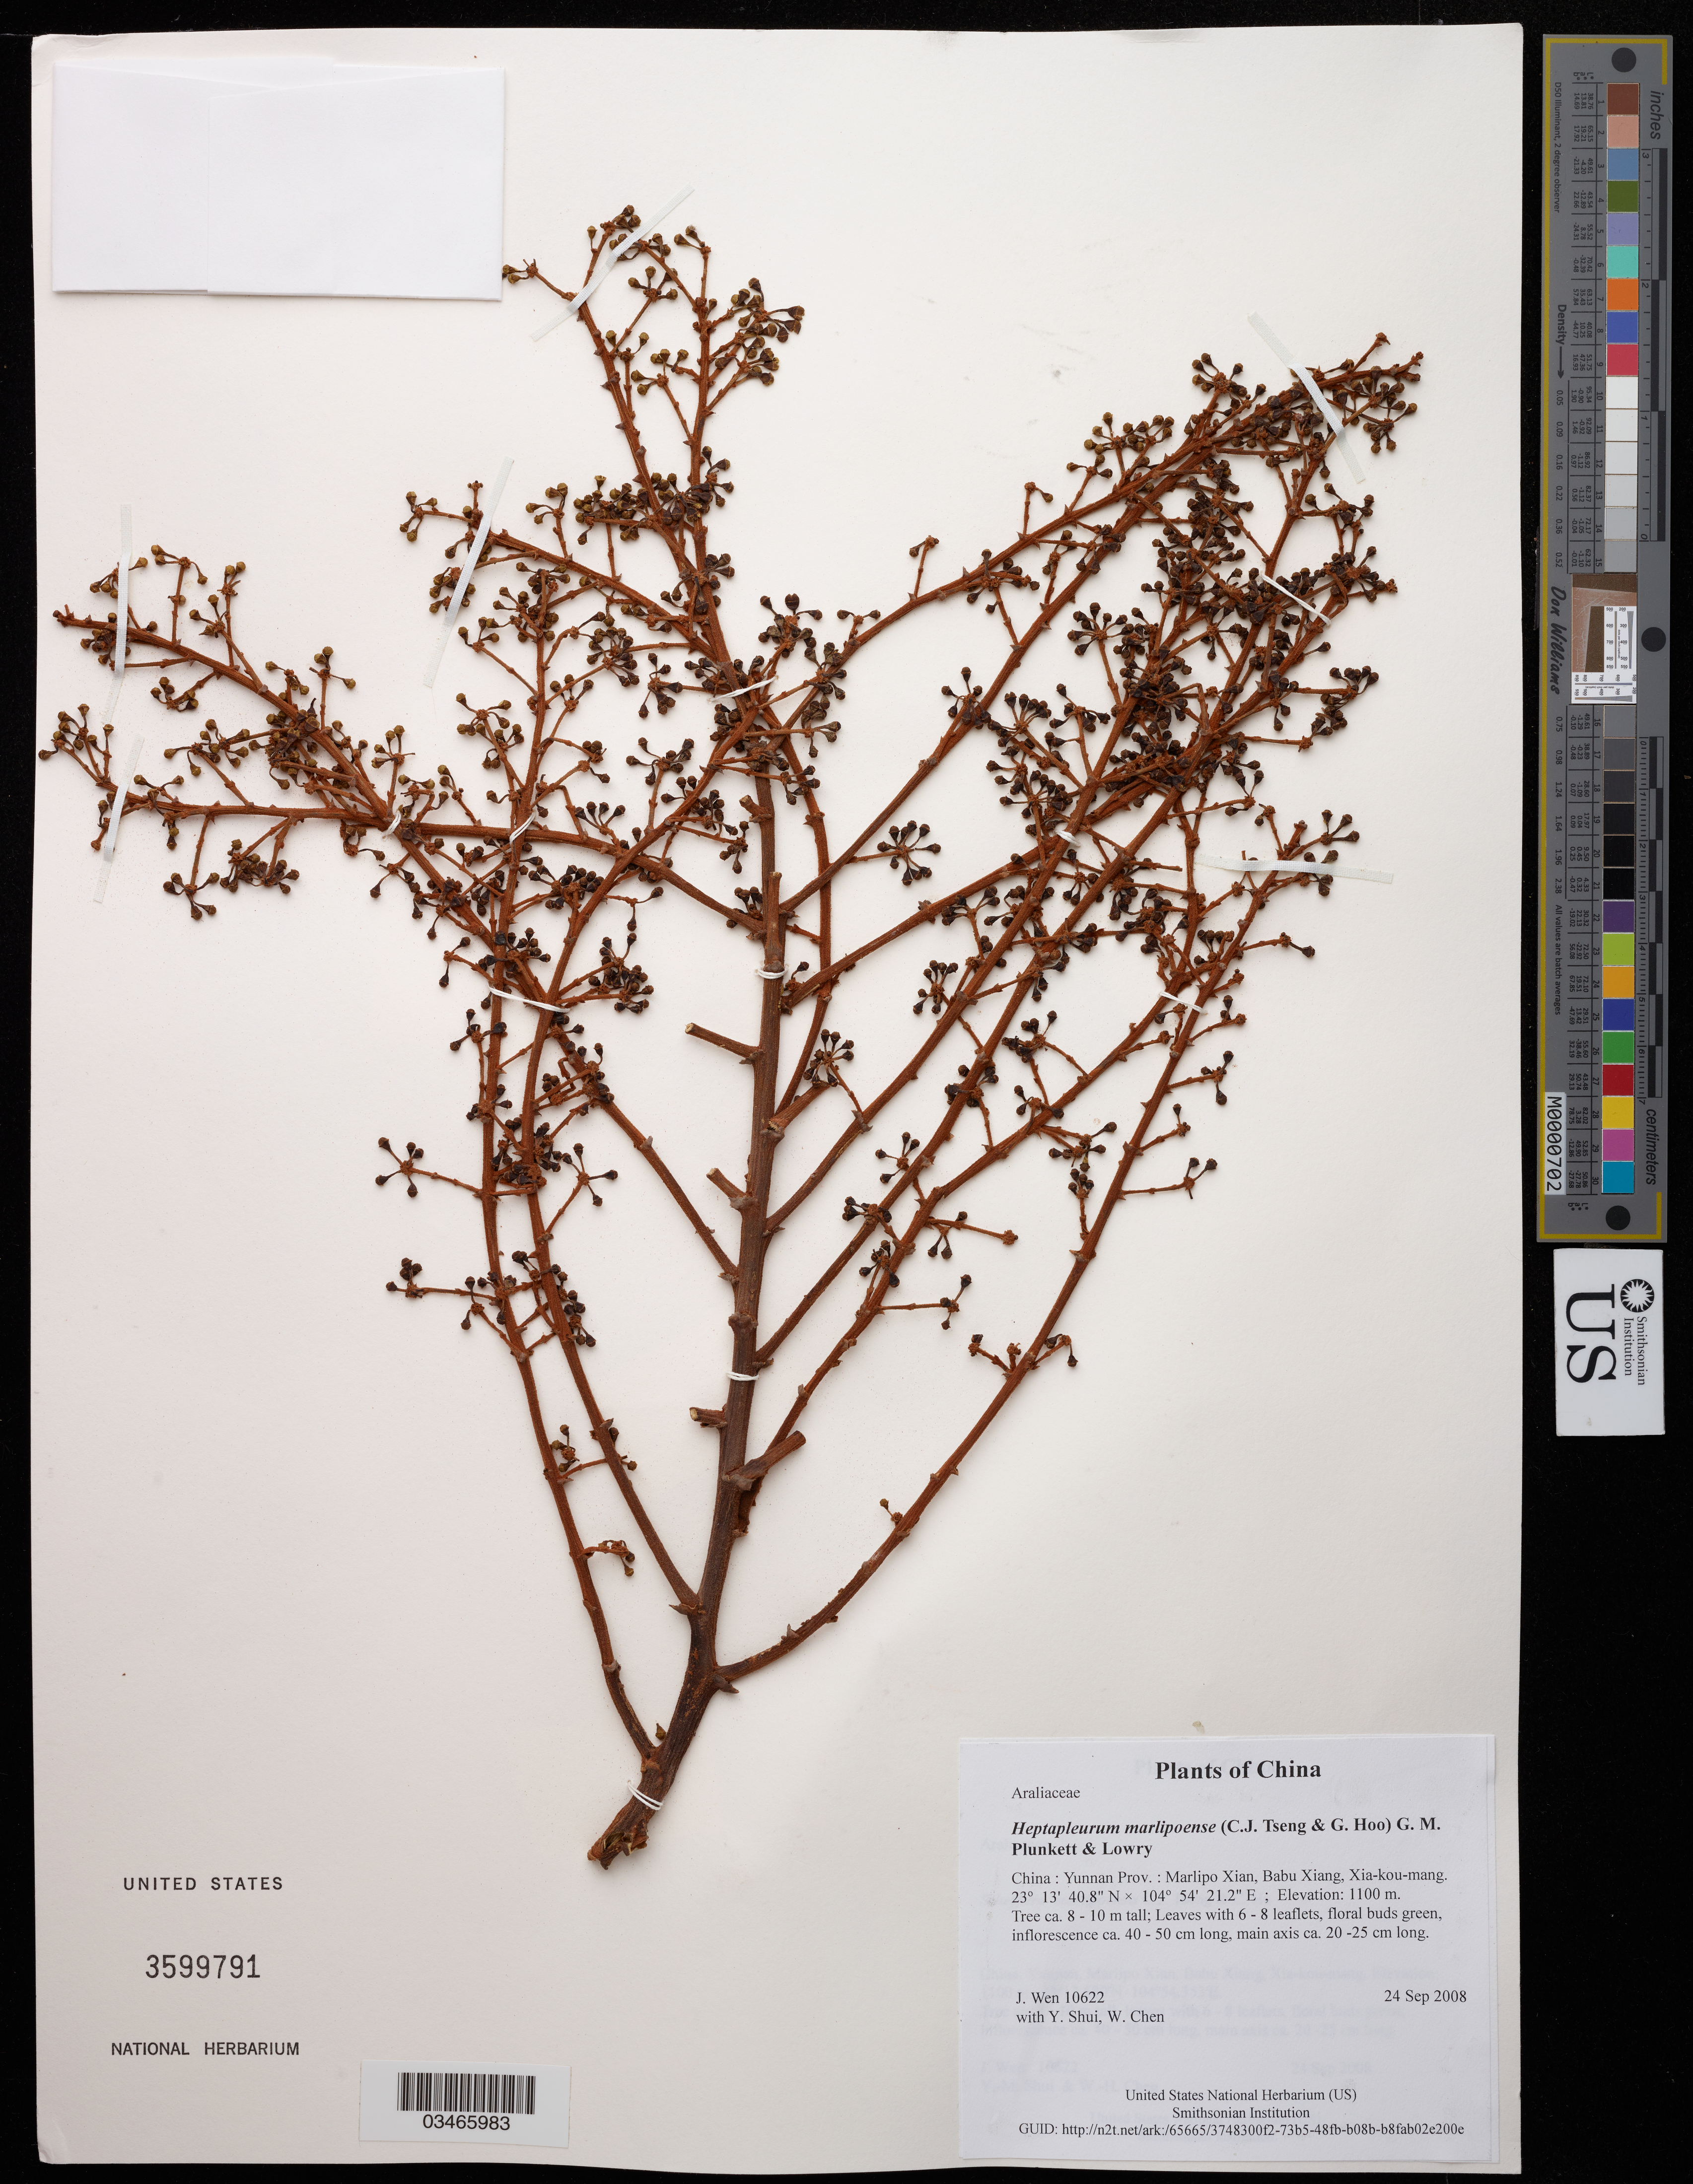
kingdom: Plantae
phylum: Tracheophyta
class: Magnoliopsida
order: Apiales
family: Araliaceae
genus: Heptapleurum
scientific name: Heptapleurum marlipoense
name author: (C.J. Tseng & G. Hoo) G. M. Plunkett & Lowry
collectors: J. Wen, Y. Shui & W. Chen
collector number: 10622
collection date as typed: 24 Sep 2008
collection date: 2008-09-24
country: China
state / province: Yunnan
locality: Marlipo Xian, Babu Xiang, Xia-kou-mang.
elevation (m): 1100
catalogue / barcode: US 3599791